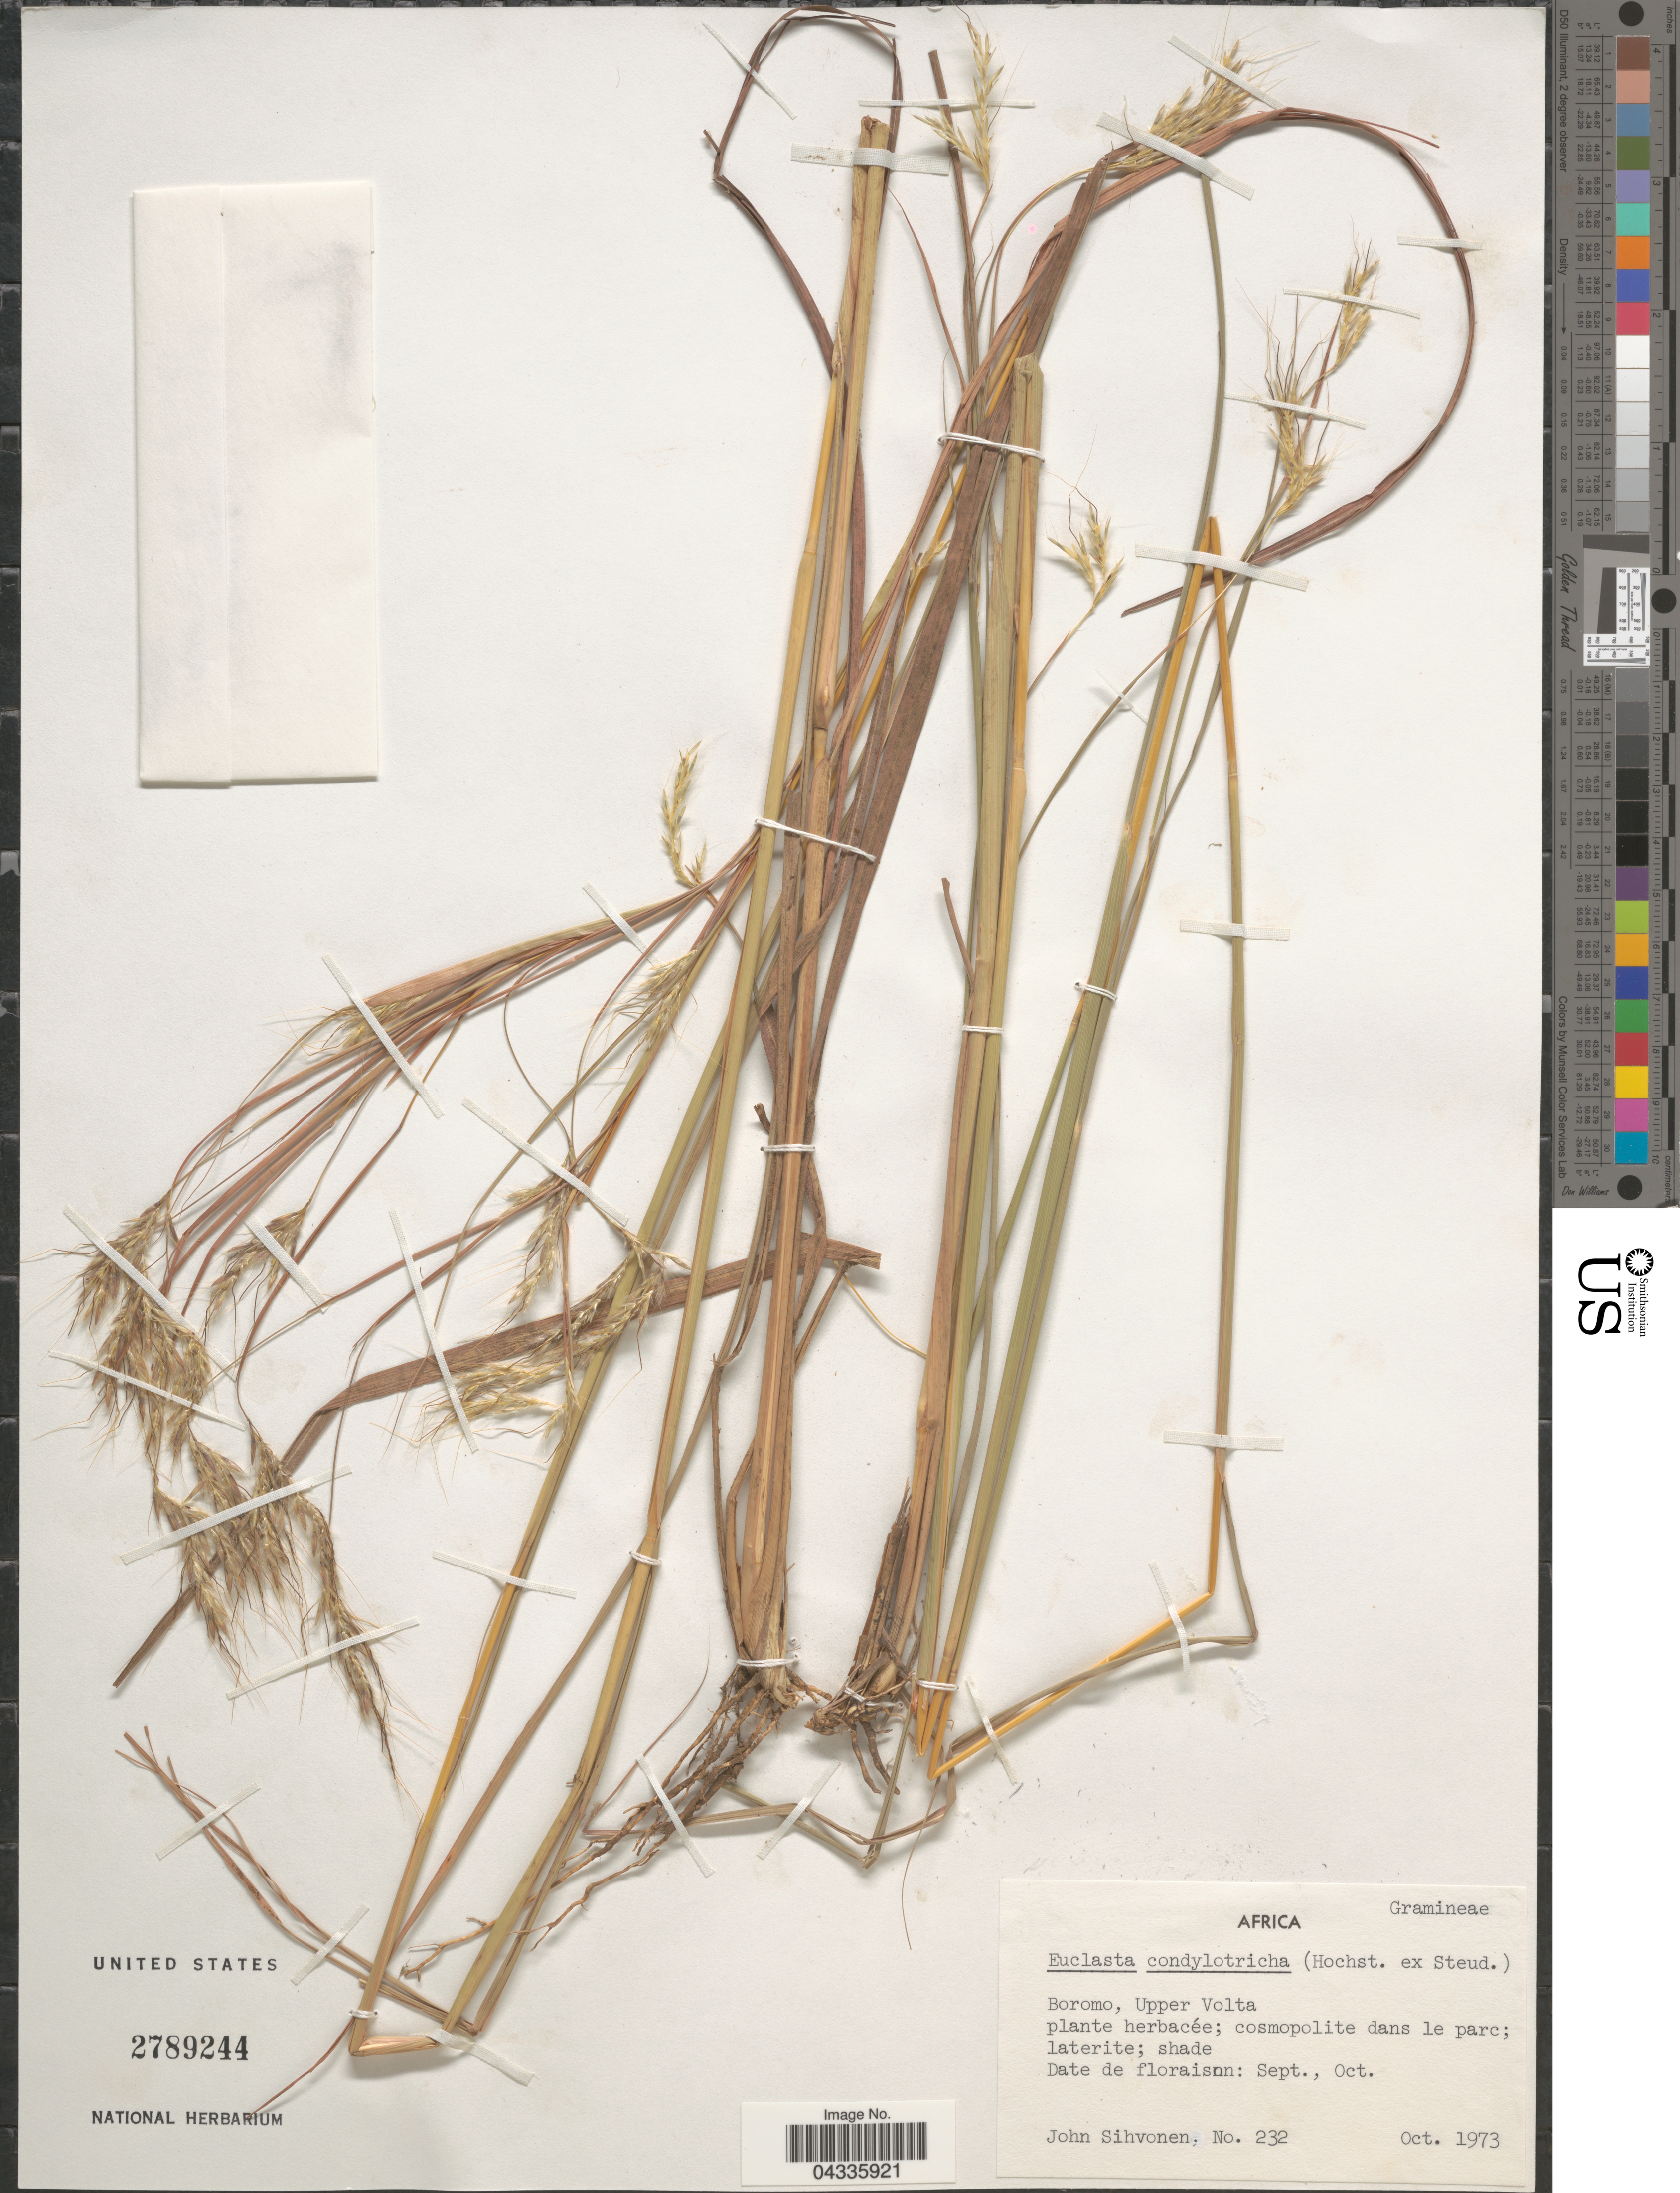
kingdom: Plantae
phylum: Tracheophyta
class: Liliopsida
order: Poales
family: Poaceae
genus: Euclasta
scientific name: Euclasta condylotricha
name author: (Hochst. ex Steud.) Stapf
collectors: J. Sihvonen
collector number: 232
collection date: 1973-10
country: Burkina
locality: Boromo, Upper Volta.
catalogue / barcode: US 2789244